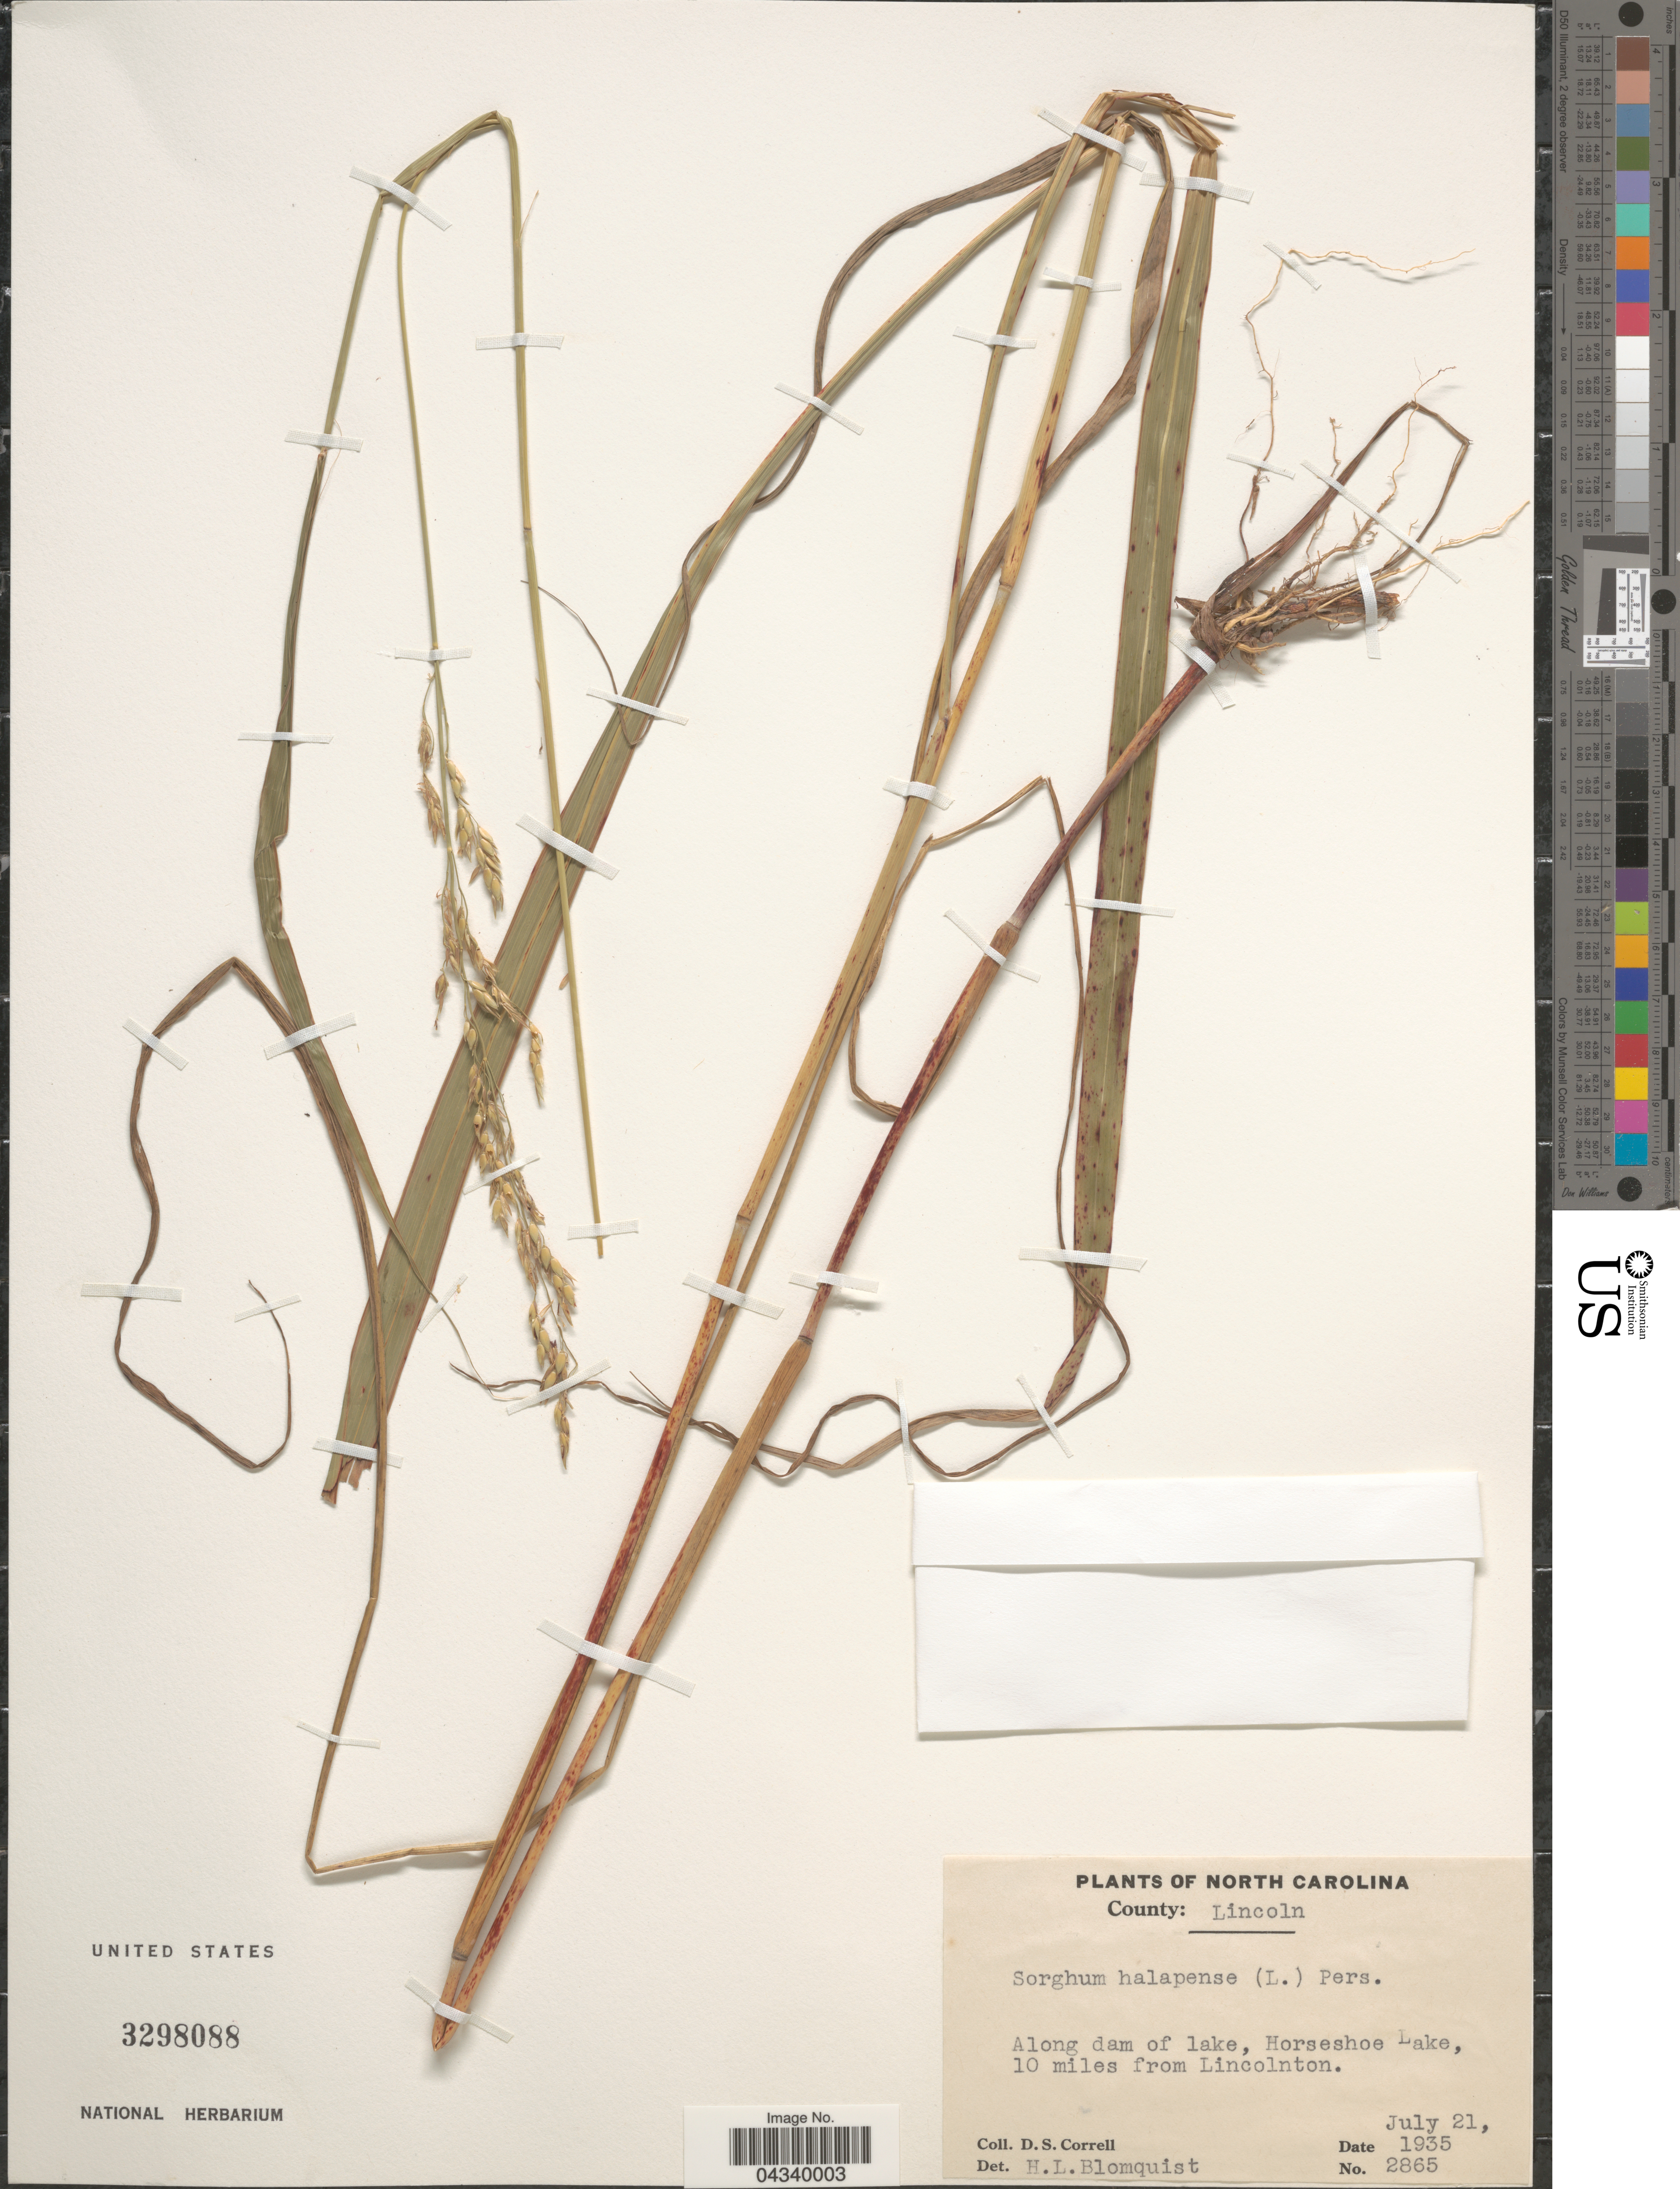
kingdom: Plantae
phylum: Tracheophyta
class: Liliopsida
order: Poales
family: Poaceae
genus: Sorghum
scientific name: Sorghum halepense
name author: (L.) Pers.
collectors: D. S. Correll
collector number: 2865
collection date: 1935-07-21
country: United States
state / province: North Carolina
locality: County: Lincoln. Along dam of lake, Horseshoe Lake, 10 miles from Lincolnton.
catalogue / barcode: US 3298088